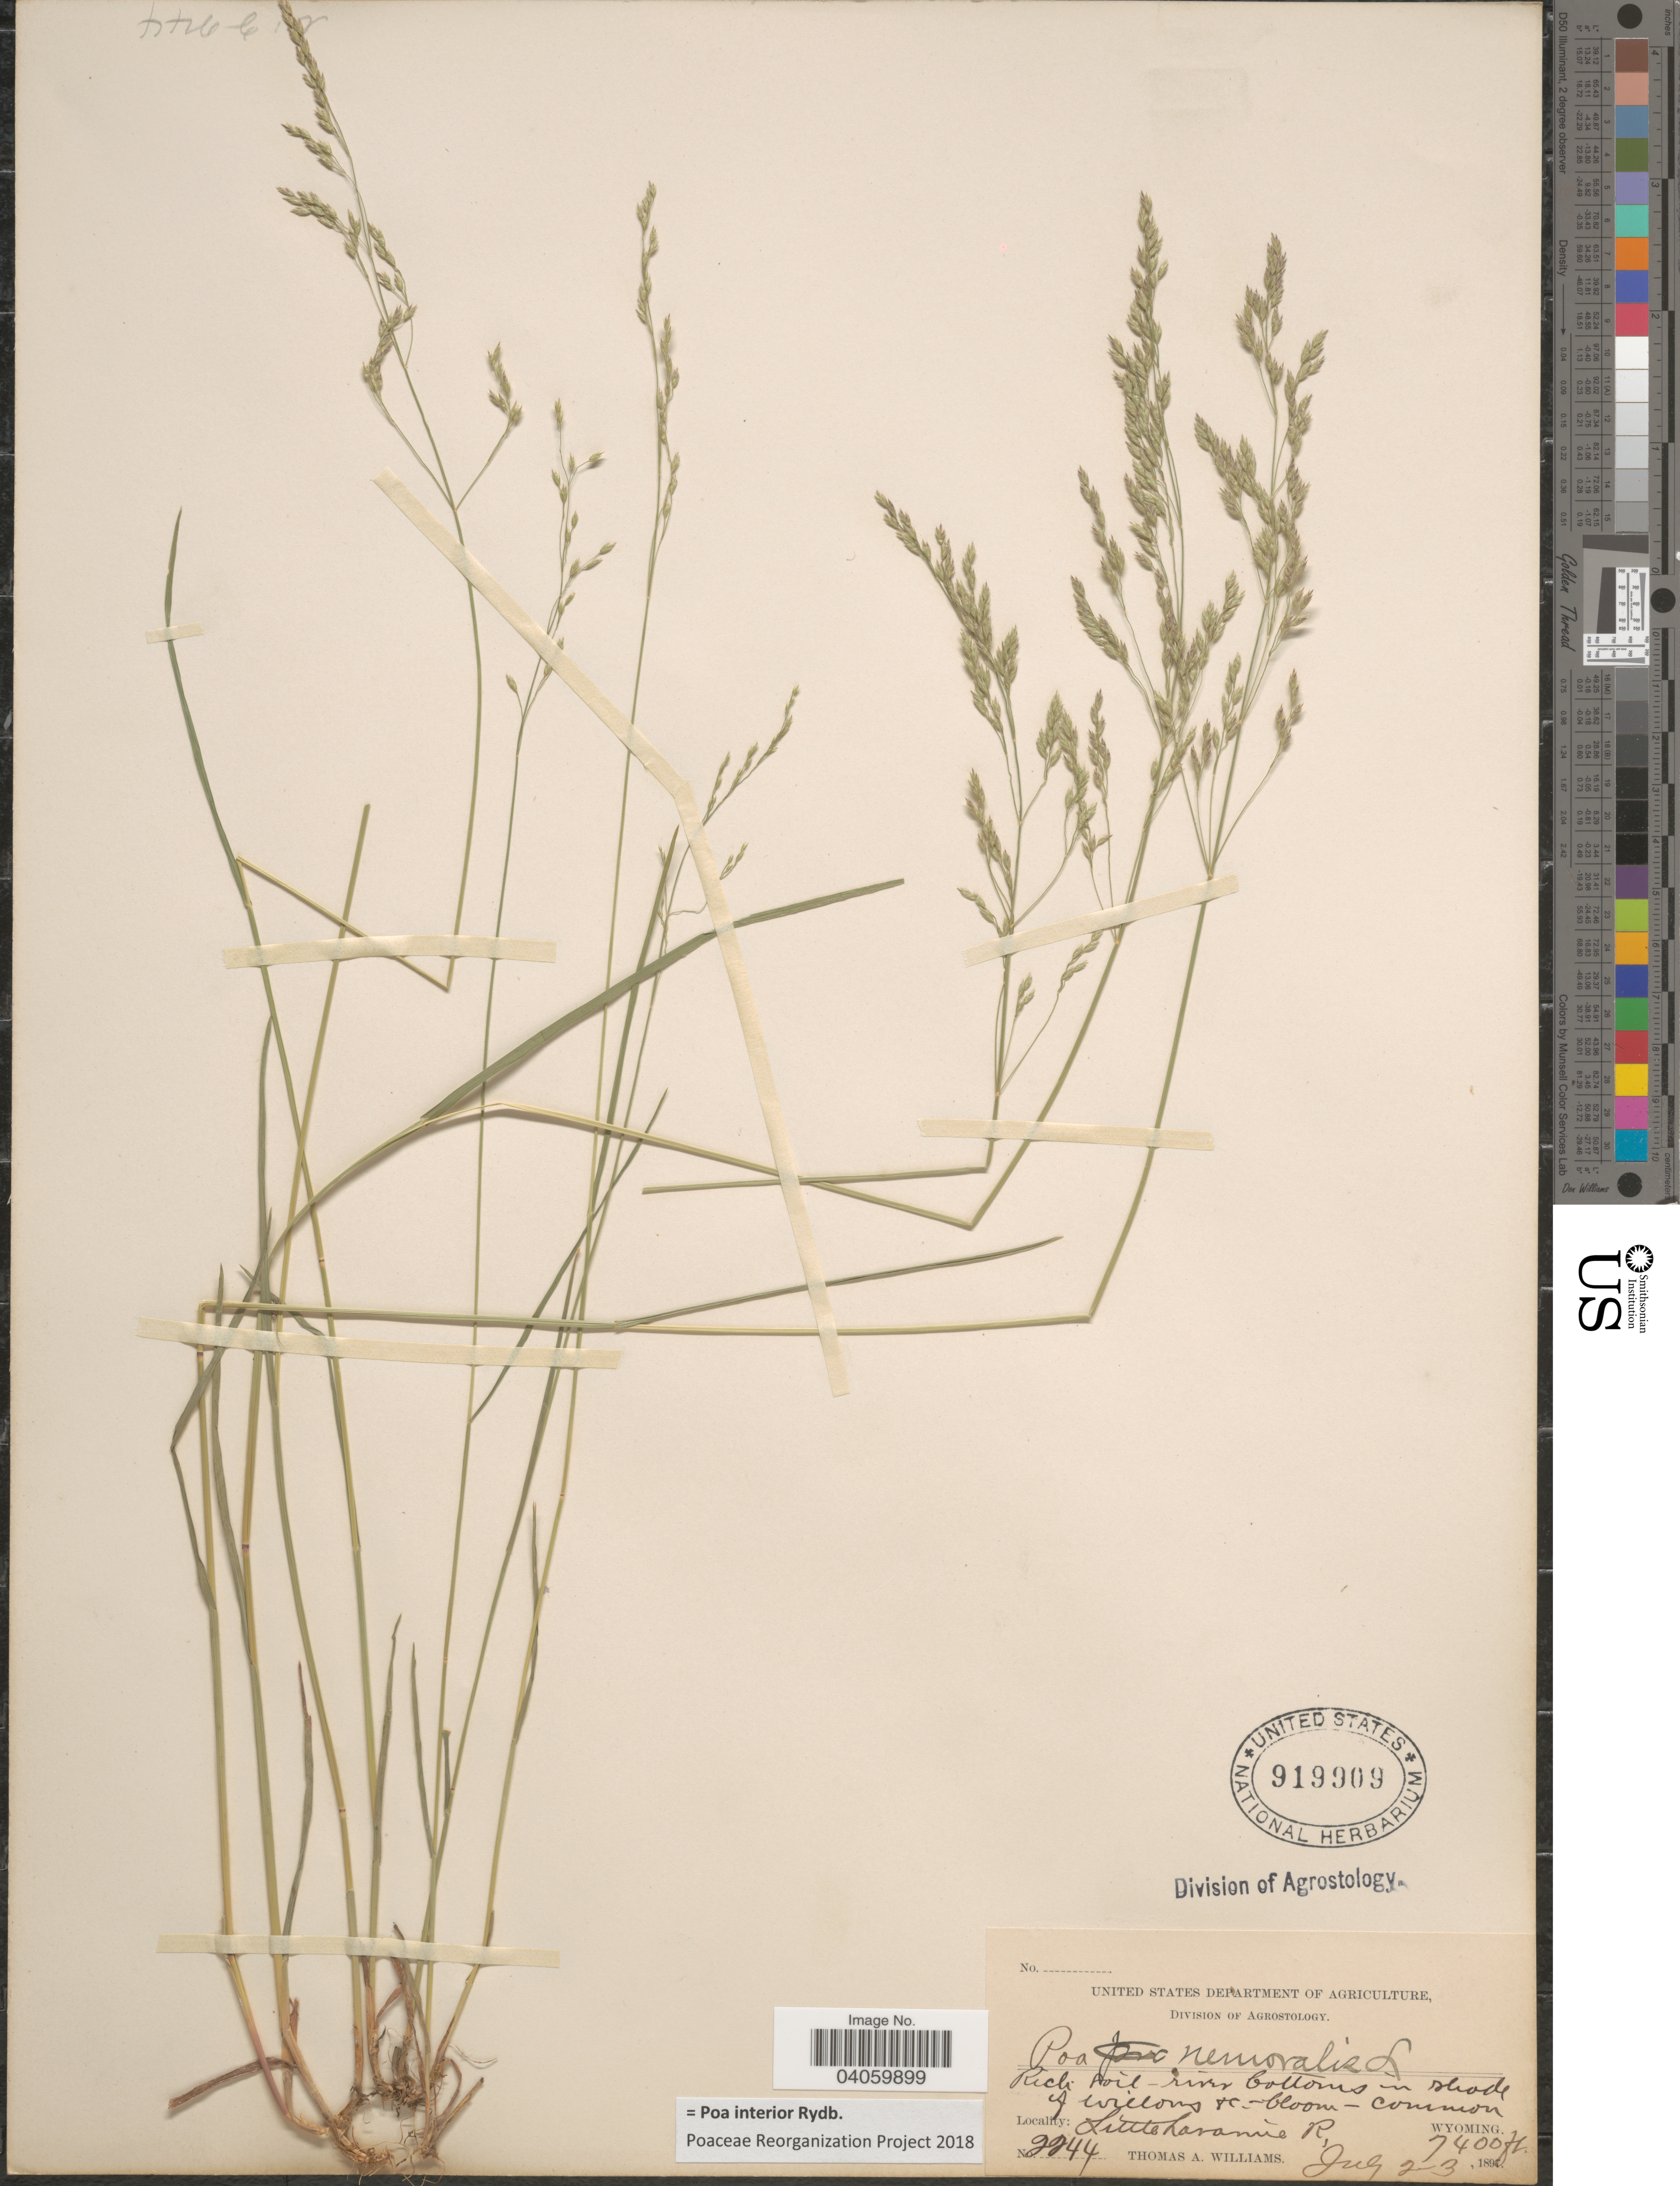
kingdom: Plantae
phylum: Tracheophyta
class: Liliopsida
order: Poales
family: Poaceae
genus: Poa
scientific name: Poa interior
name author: Rydb.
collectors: T. A. Williams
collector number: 2244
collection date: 1897-07-23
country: United States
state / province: Wyoming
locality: Little Laramie R.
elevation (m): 2256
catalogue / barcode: US 919909